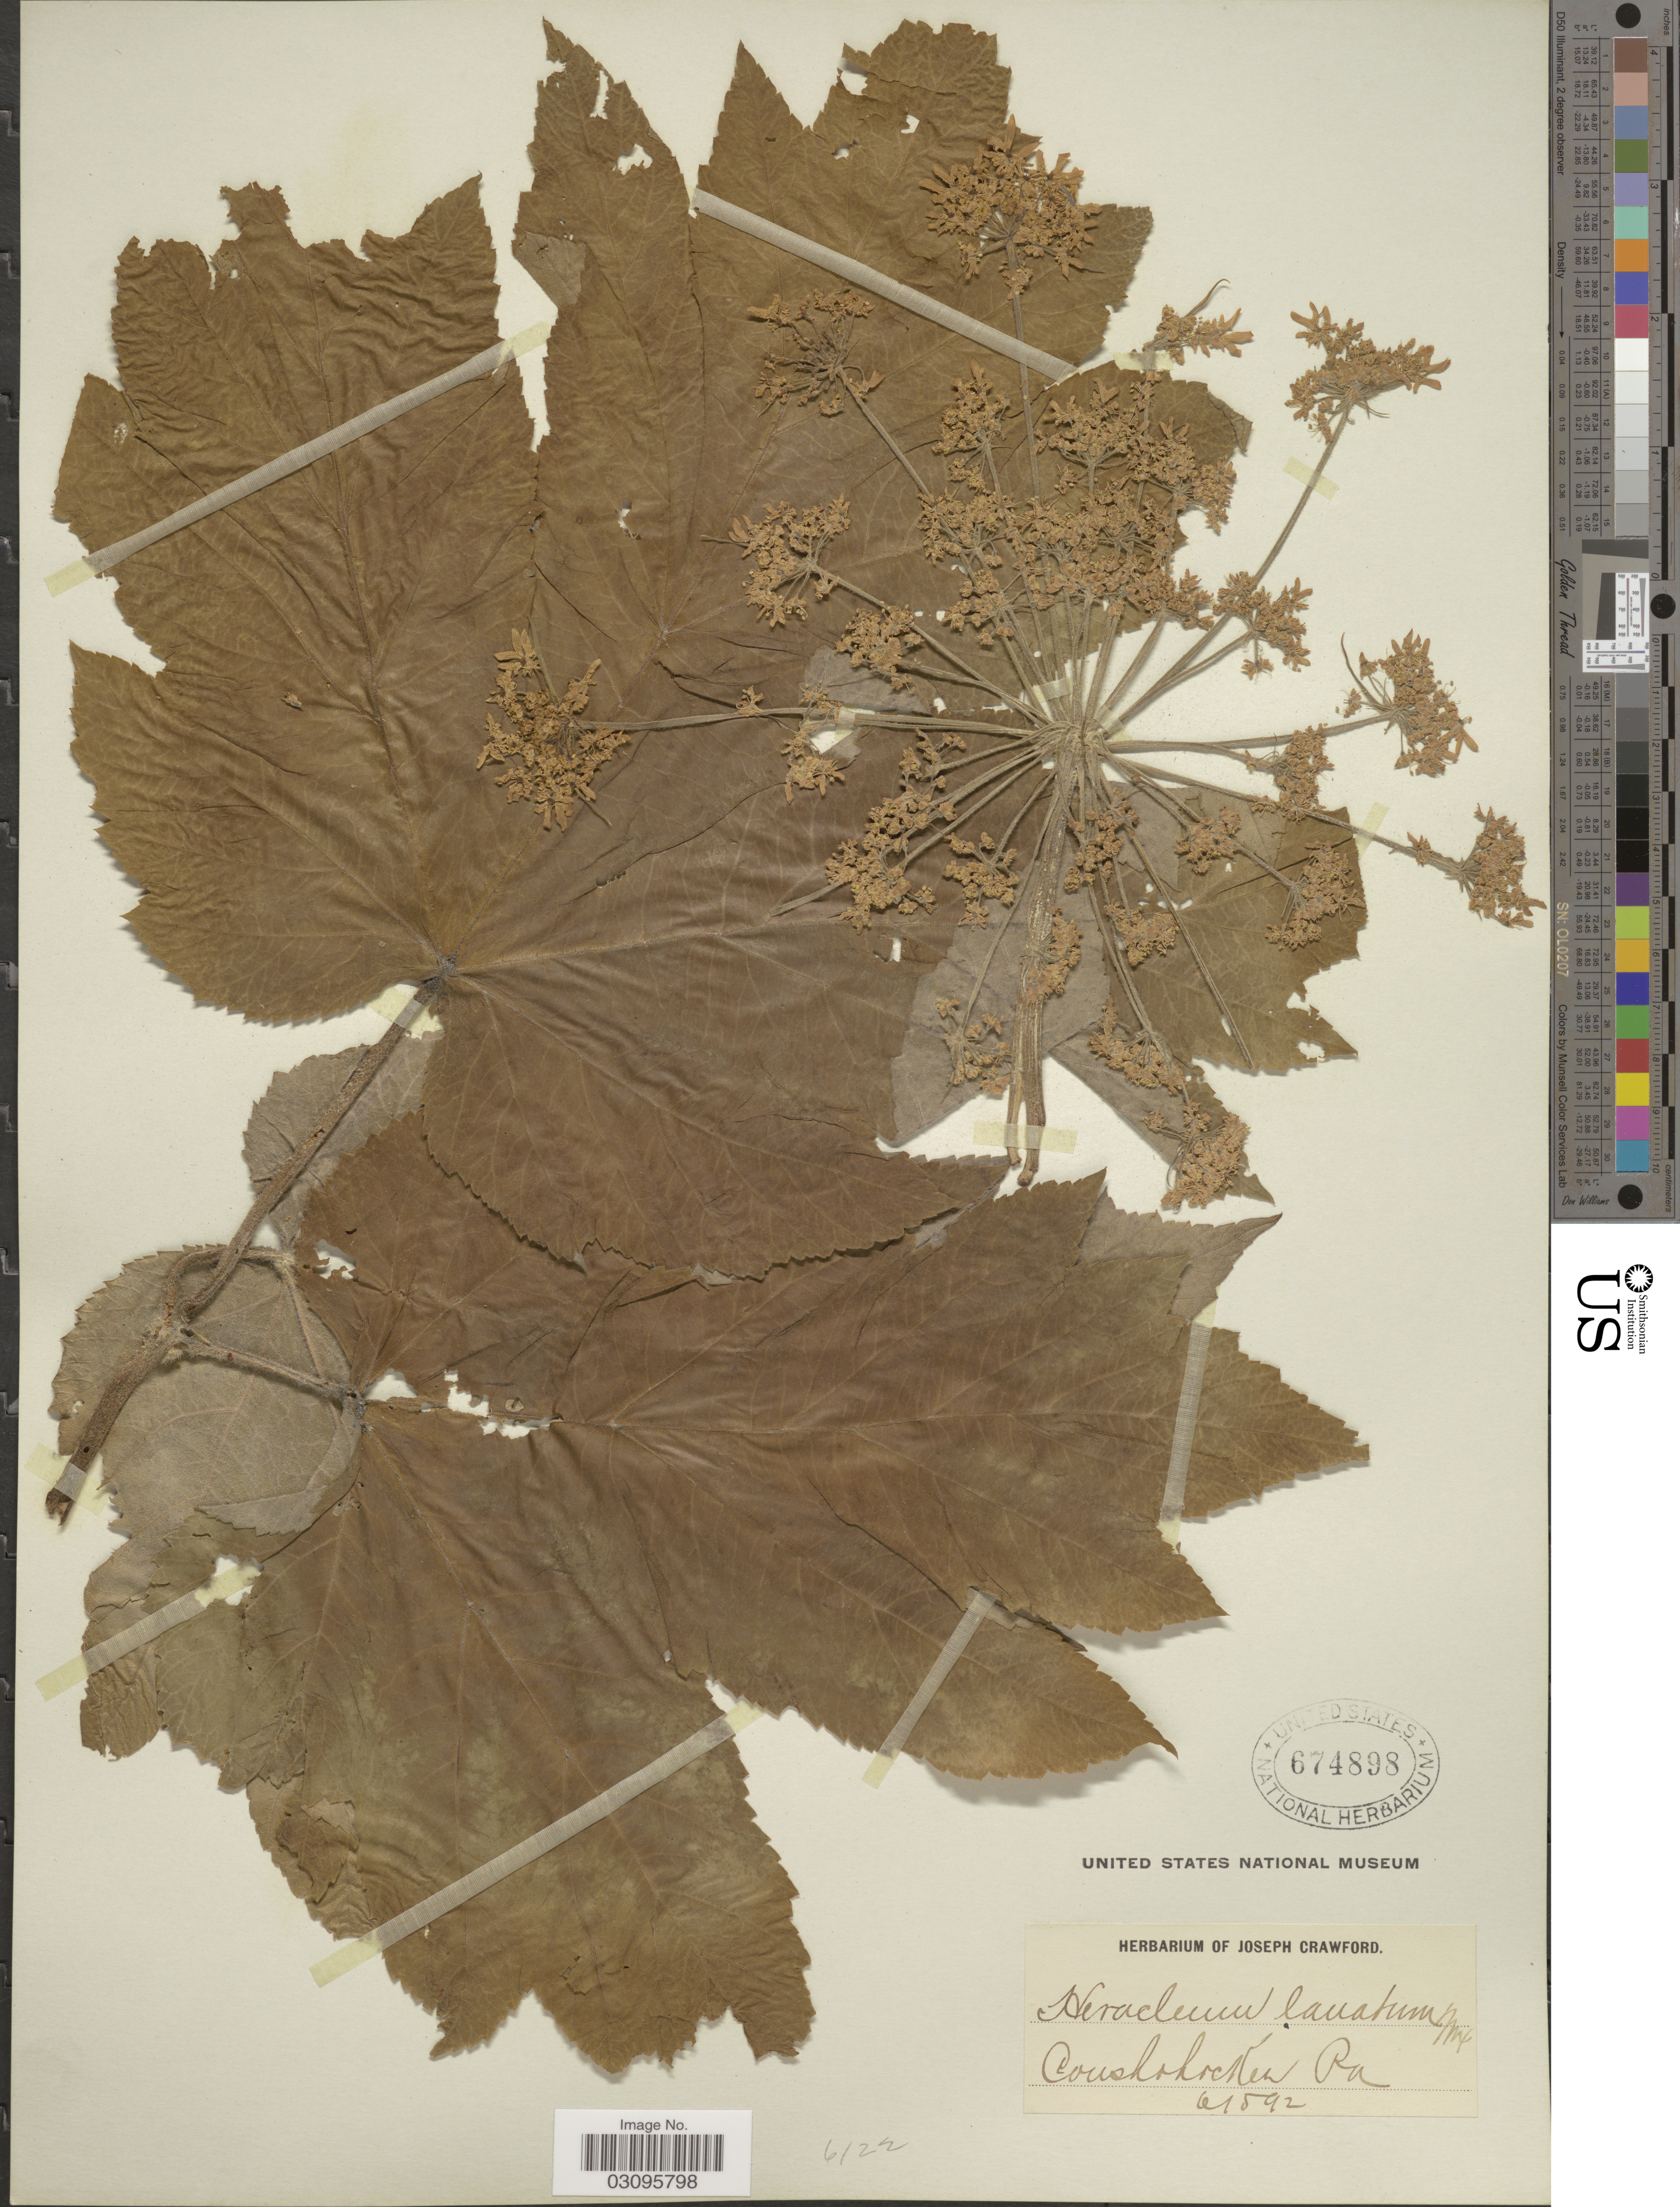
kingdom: Plantae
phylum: Tracheophyta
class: Magnoliopsida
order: Apiales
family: Apiaceae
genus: Heracleum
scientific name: Heracleum lanatum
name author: Michx.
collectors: ex herb. Joseph Crawford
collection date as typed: Transcribed d/m/y: 5/6/92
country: United States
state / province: Pennsylvania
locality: Conshohocken Pa.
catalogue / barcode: US 674898